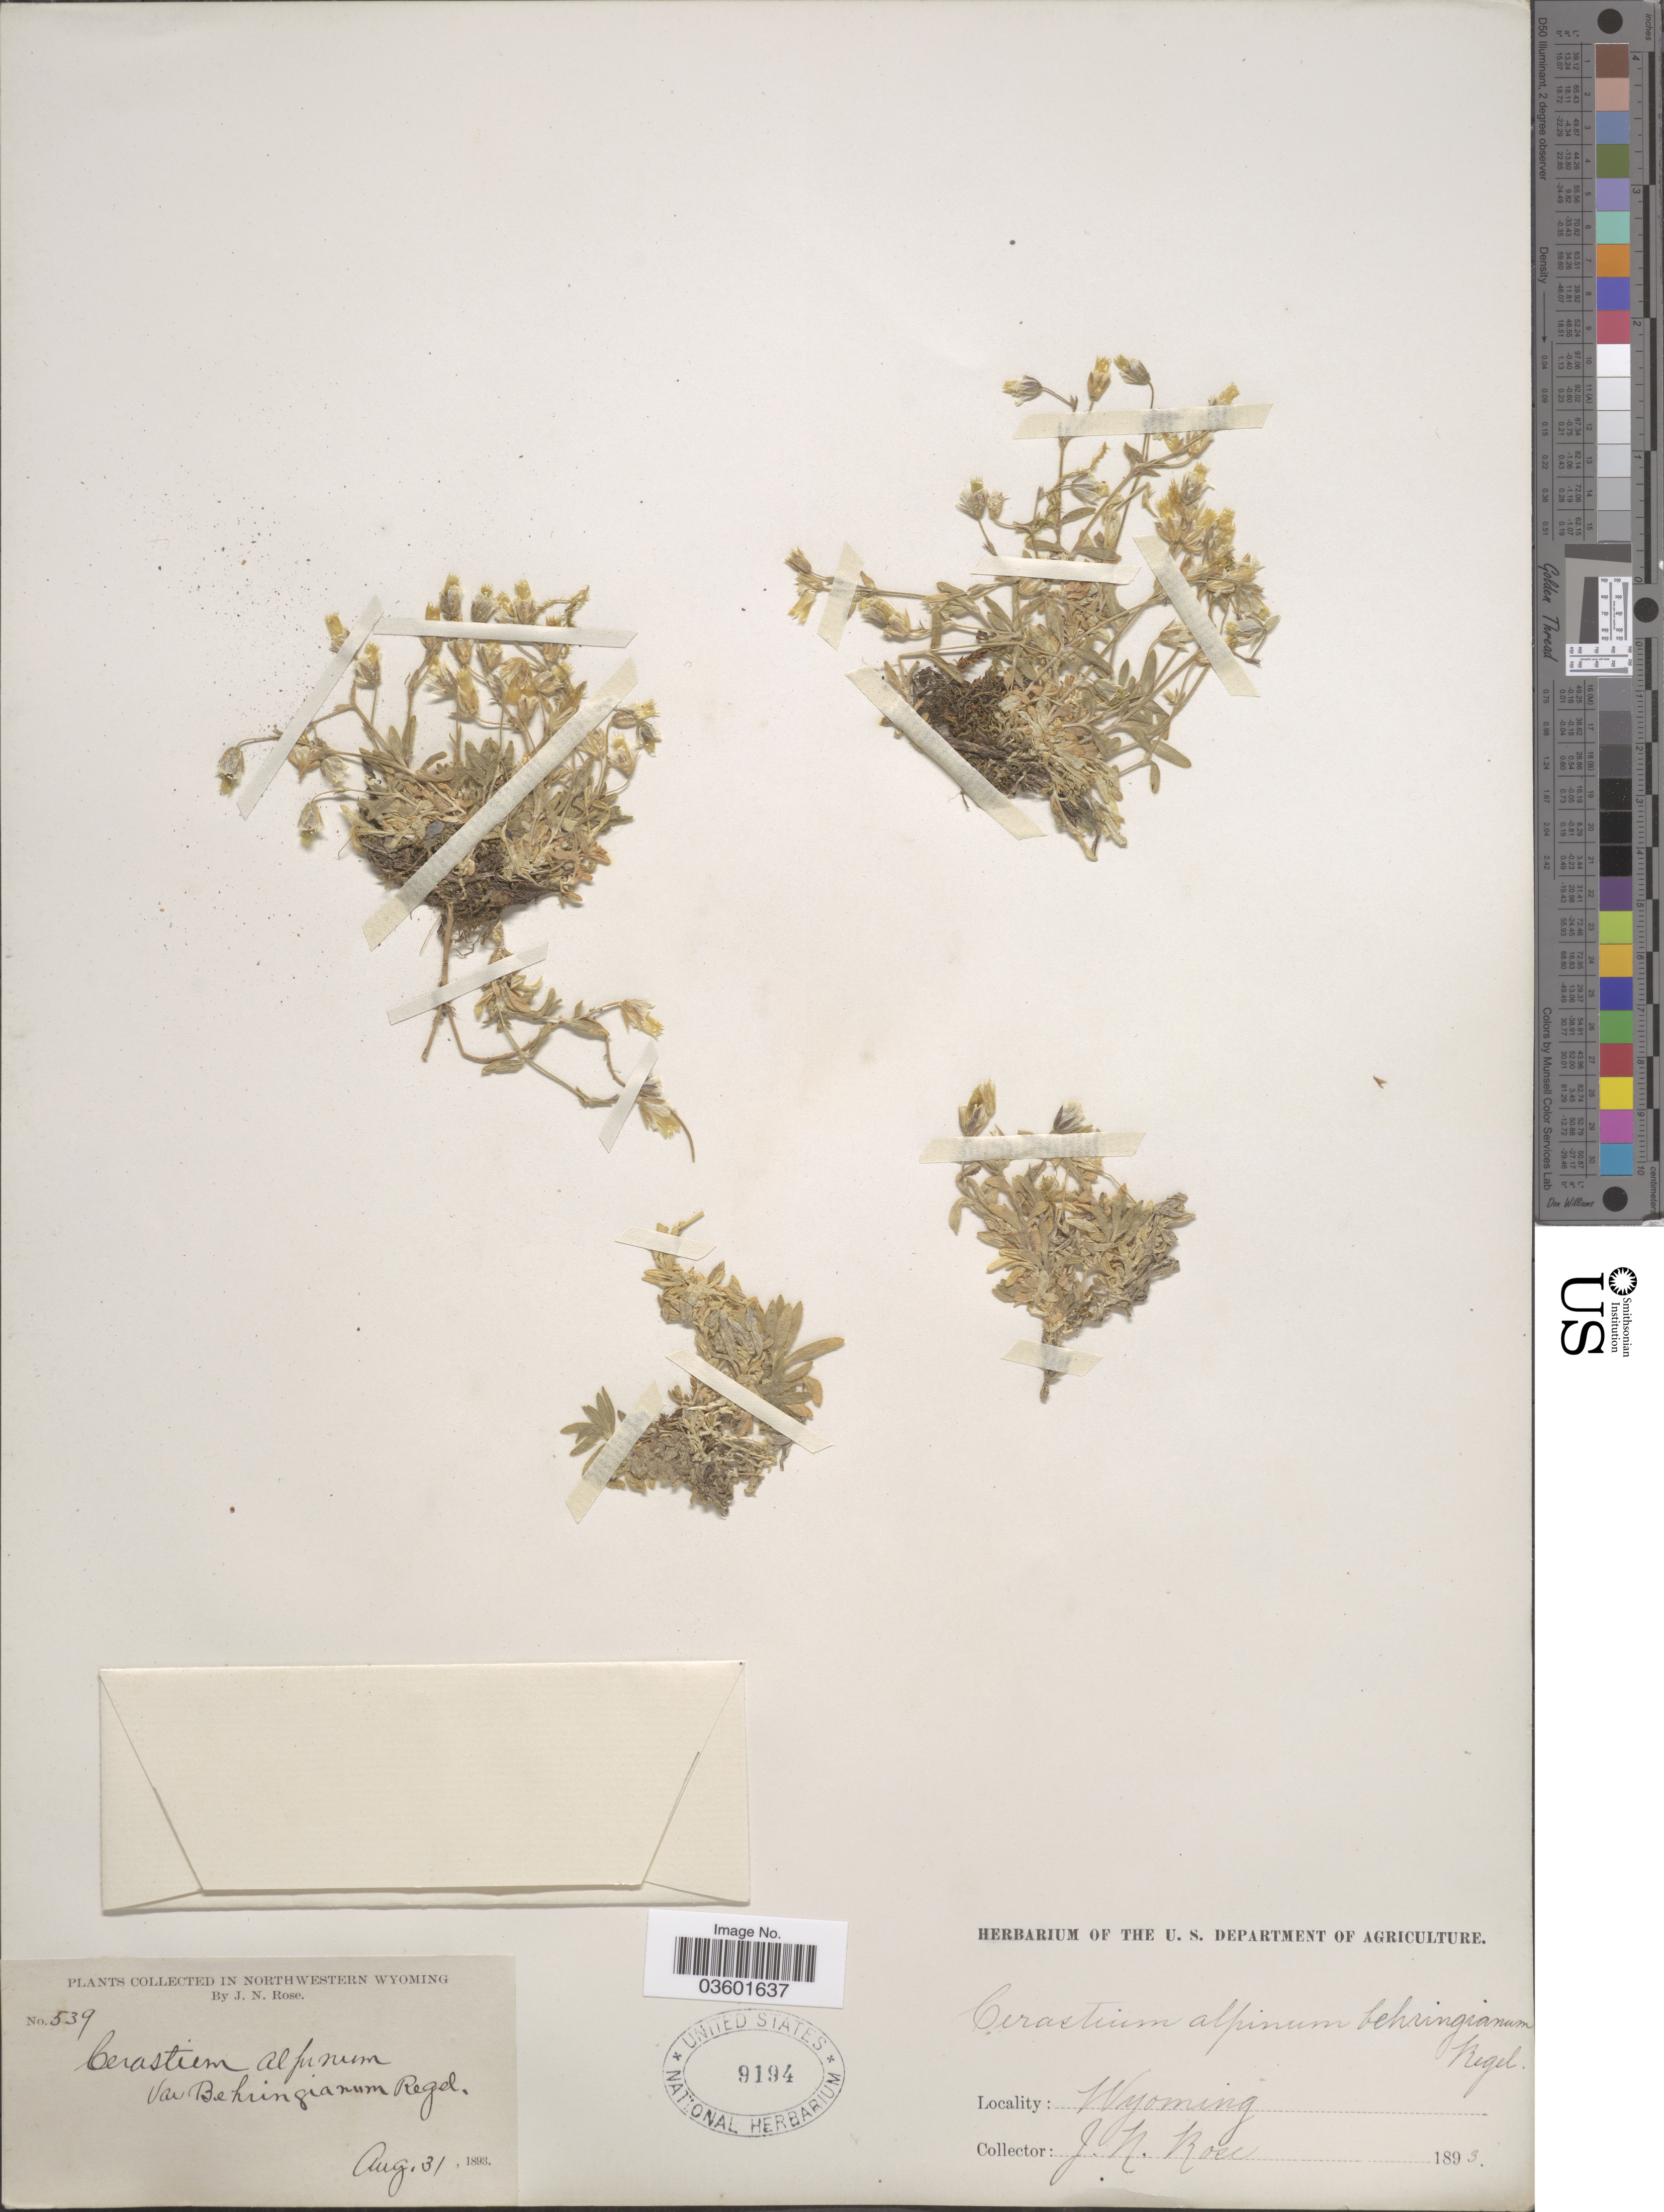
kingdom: Plantae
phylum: Tracheophyta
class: Magnoliopsida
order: Caryophyllales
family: Caryophyllaceae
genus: Cerastium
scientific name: Cerastium beeringianum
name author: Cham. & Schltdl.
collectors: J. N. Rose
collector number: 539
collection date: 1893-08-31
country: United States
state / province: Wyoming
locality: Northwestern Wyoming.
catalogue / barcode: US 9194